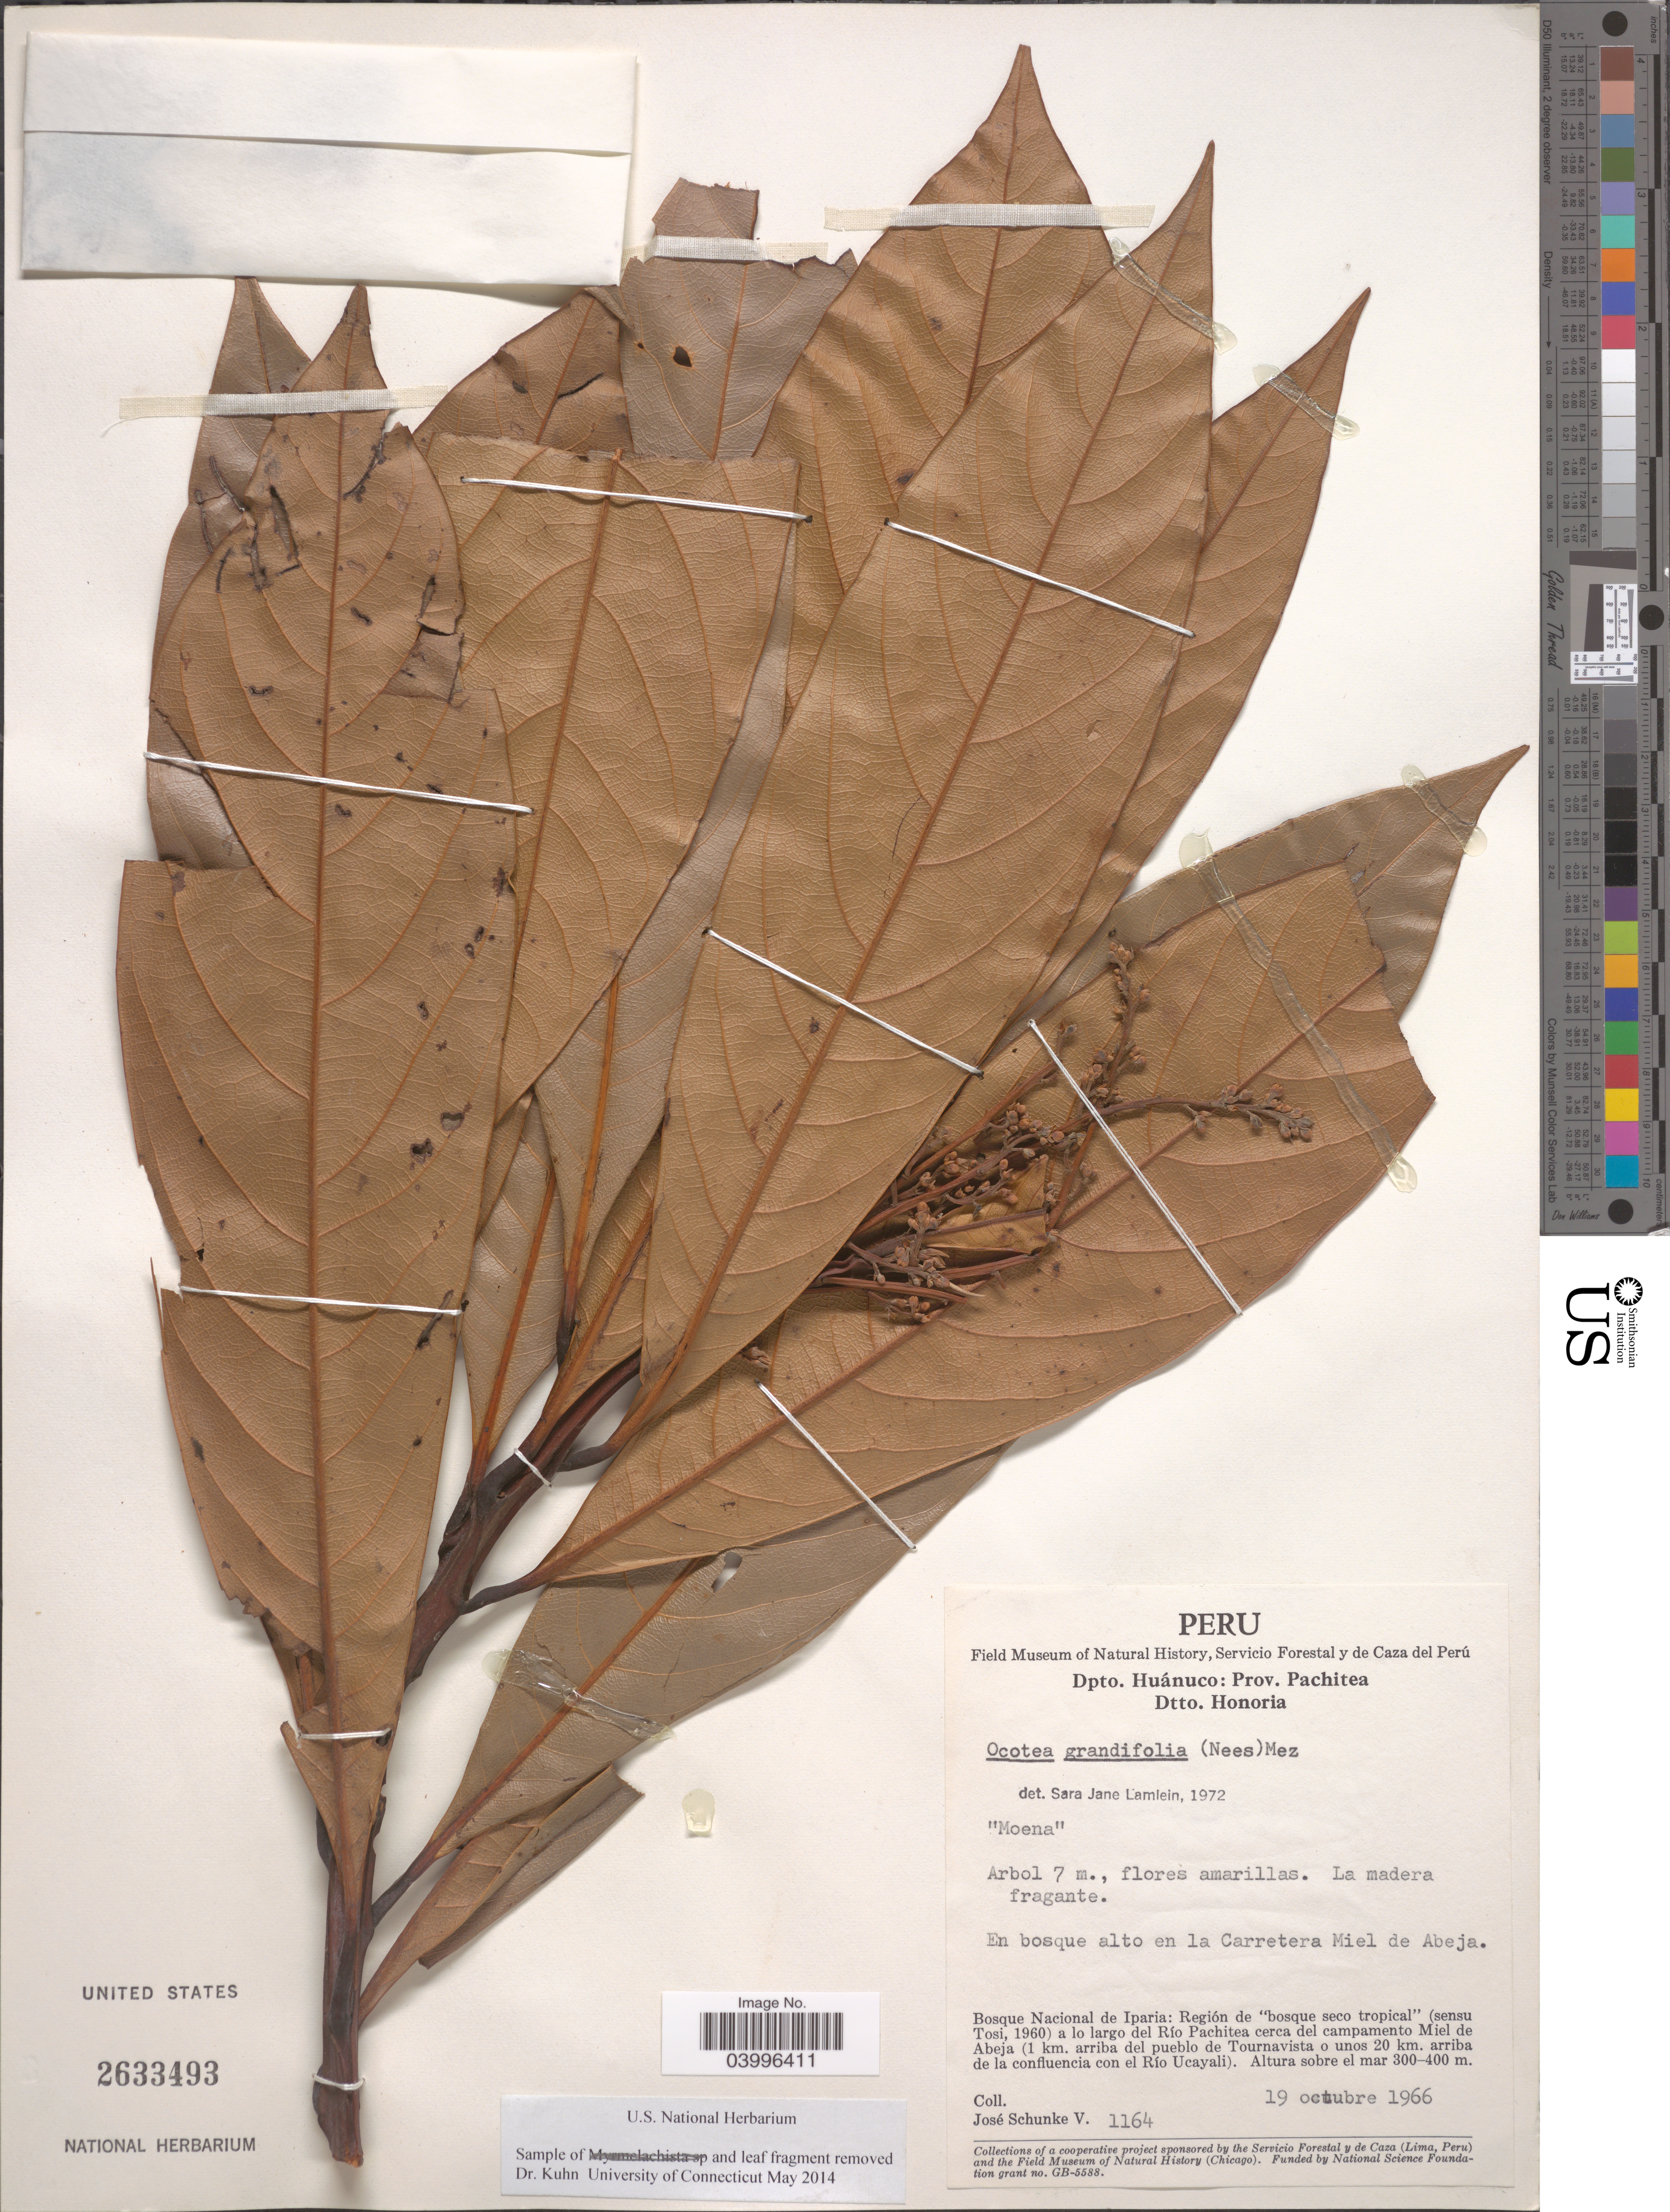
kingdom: Plantae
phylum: Tracheophyta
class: Magnoliopsida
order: Laurales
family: Lauraceae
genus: Ocotea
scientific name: Ocotea grandifolia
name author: (Nees) Mez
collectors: J. Schunke Vigo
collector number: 1164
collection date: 1966-10-19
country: Peru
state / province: Huánuco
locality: Dpto. Huánuco: Prov. Pachitea. Dtto. Honoria. En bosque alto en la Carretera Miel de Abeja. Bosque Nacional de Iparia: Región de "bosque seco tropical" (sensu Tosi, 1960) a lo largo del Río Pachitea cerca del campamento Miel de Abeja (1 km. arriba del pueblo de Tournavista o unos 20 km. arriba de la confluencia con el Río Ucayali).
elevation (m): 300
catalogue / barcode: US 2633493